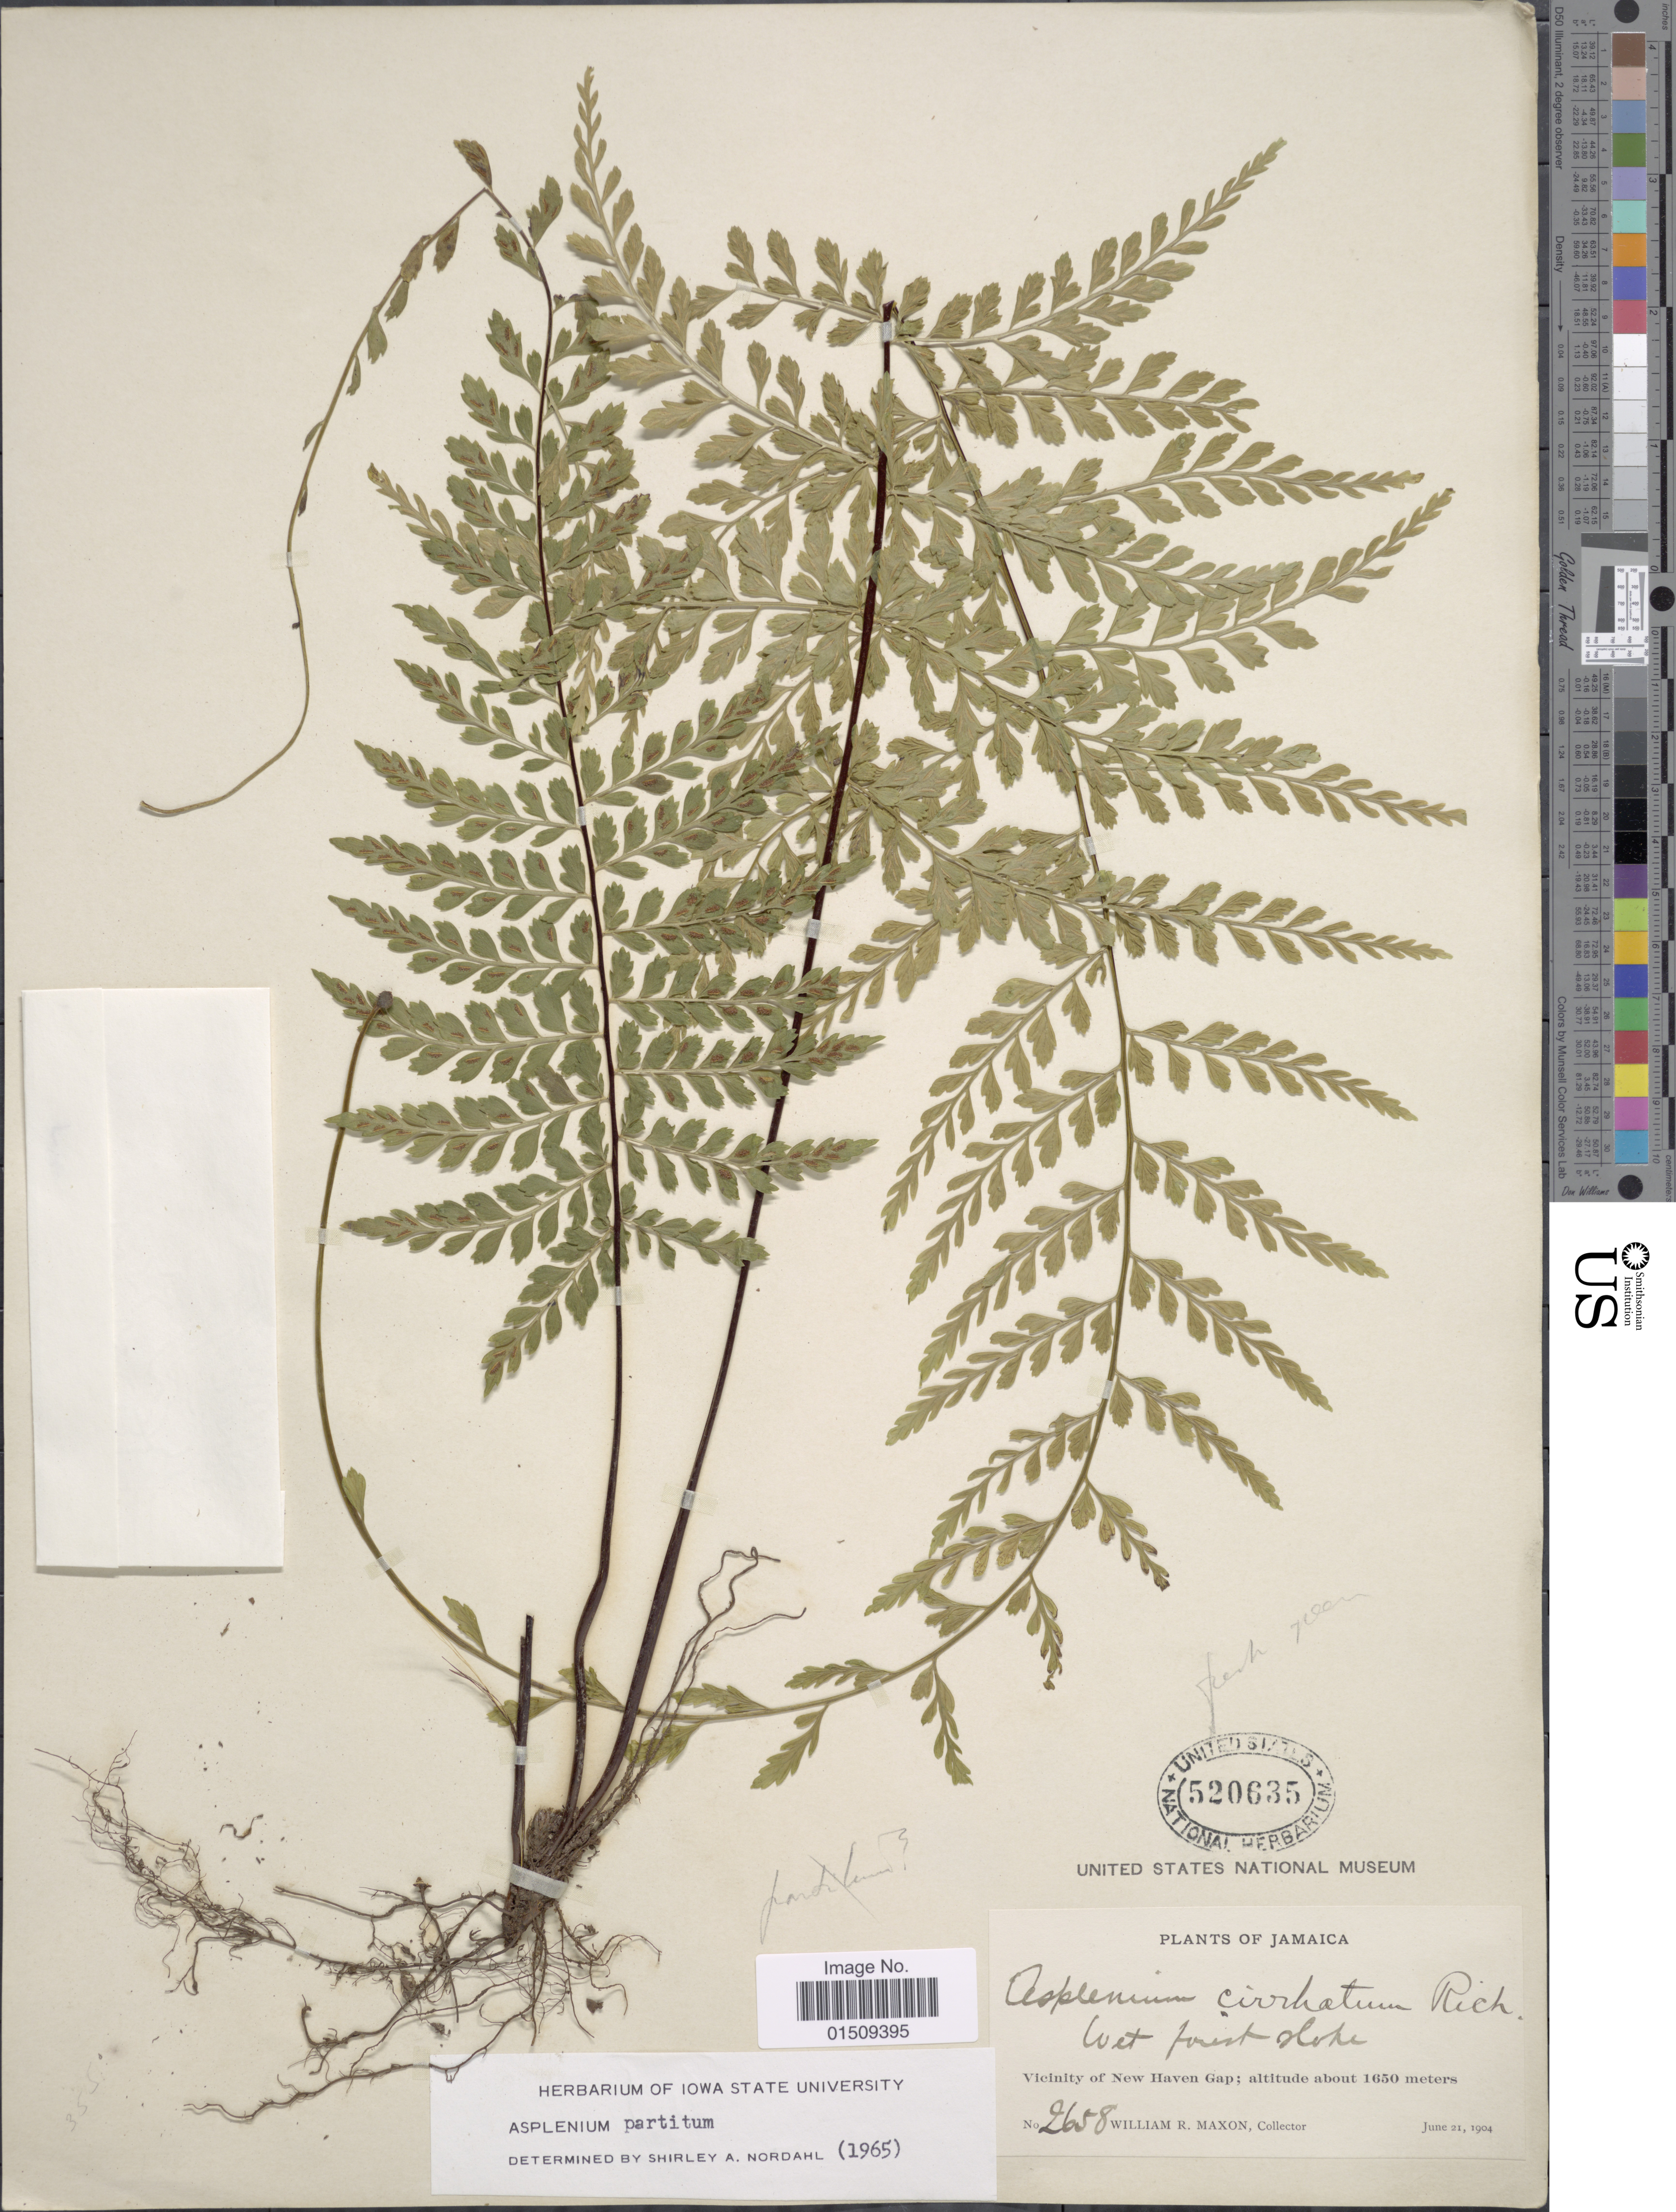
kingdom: Plantae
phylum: Tracheophyta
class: Polypodiopsida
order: Polypodiales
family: Aspleniaceae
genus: Asplenium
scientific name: Asplenium radicans var. dentatum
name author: (Klotzsch) Bonap.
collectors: W. R. Maxon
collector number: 2658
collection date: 1904-06-21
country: Jamaica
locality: Vicinity of New Haven Gap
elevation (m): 1650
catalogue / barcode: US 520635